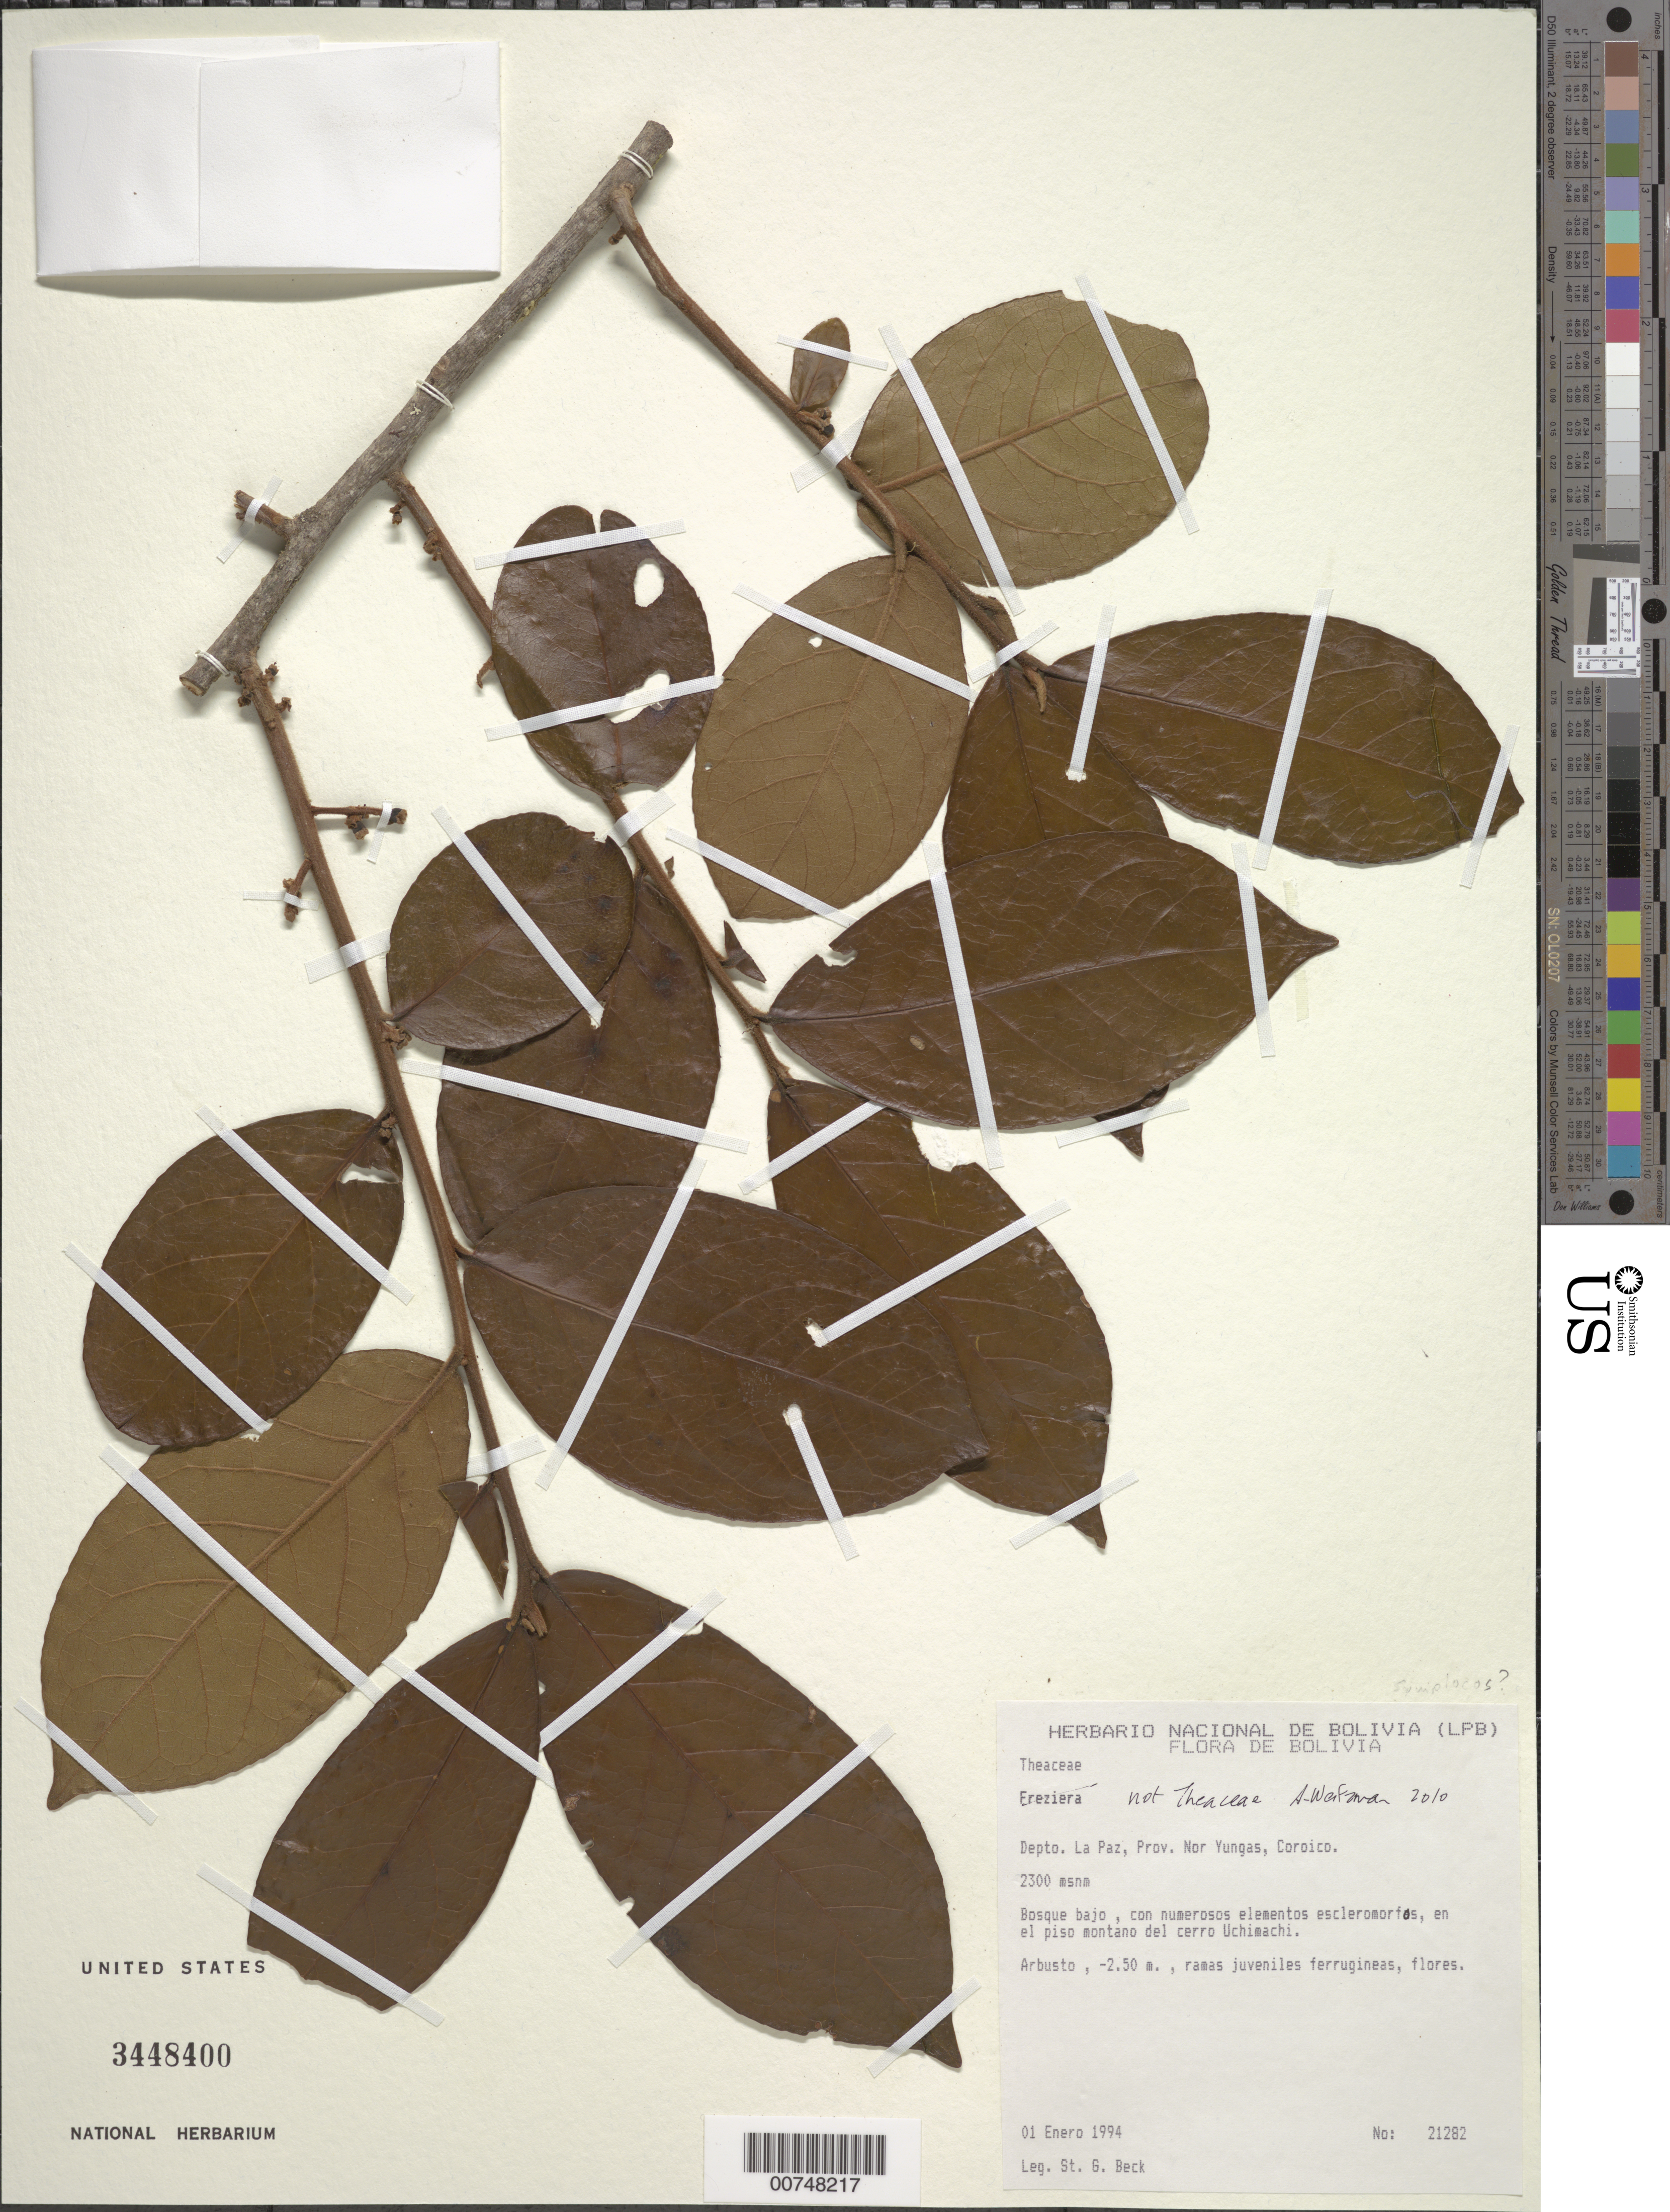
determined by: Weitzman, A. L.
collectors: S. G. Beck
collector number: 21282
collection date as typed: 1 Jan 1994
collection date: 1994-01-01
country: Bolivia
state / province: La Paz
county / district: Prov. Nor Yungas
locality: Coroico, en el piso montano del cerro Uchimachi.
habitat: Bosque bajo, con numerosos elementos escleromorfas.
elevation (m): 2300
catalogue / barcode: US 3448400